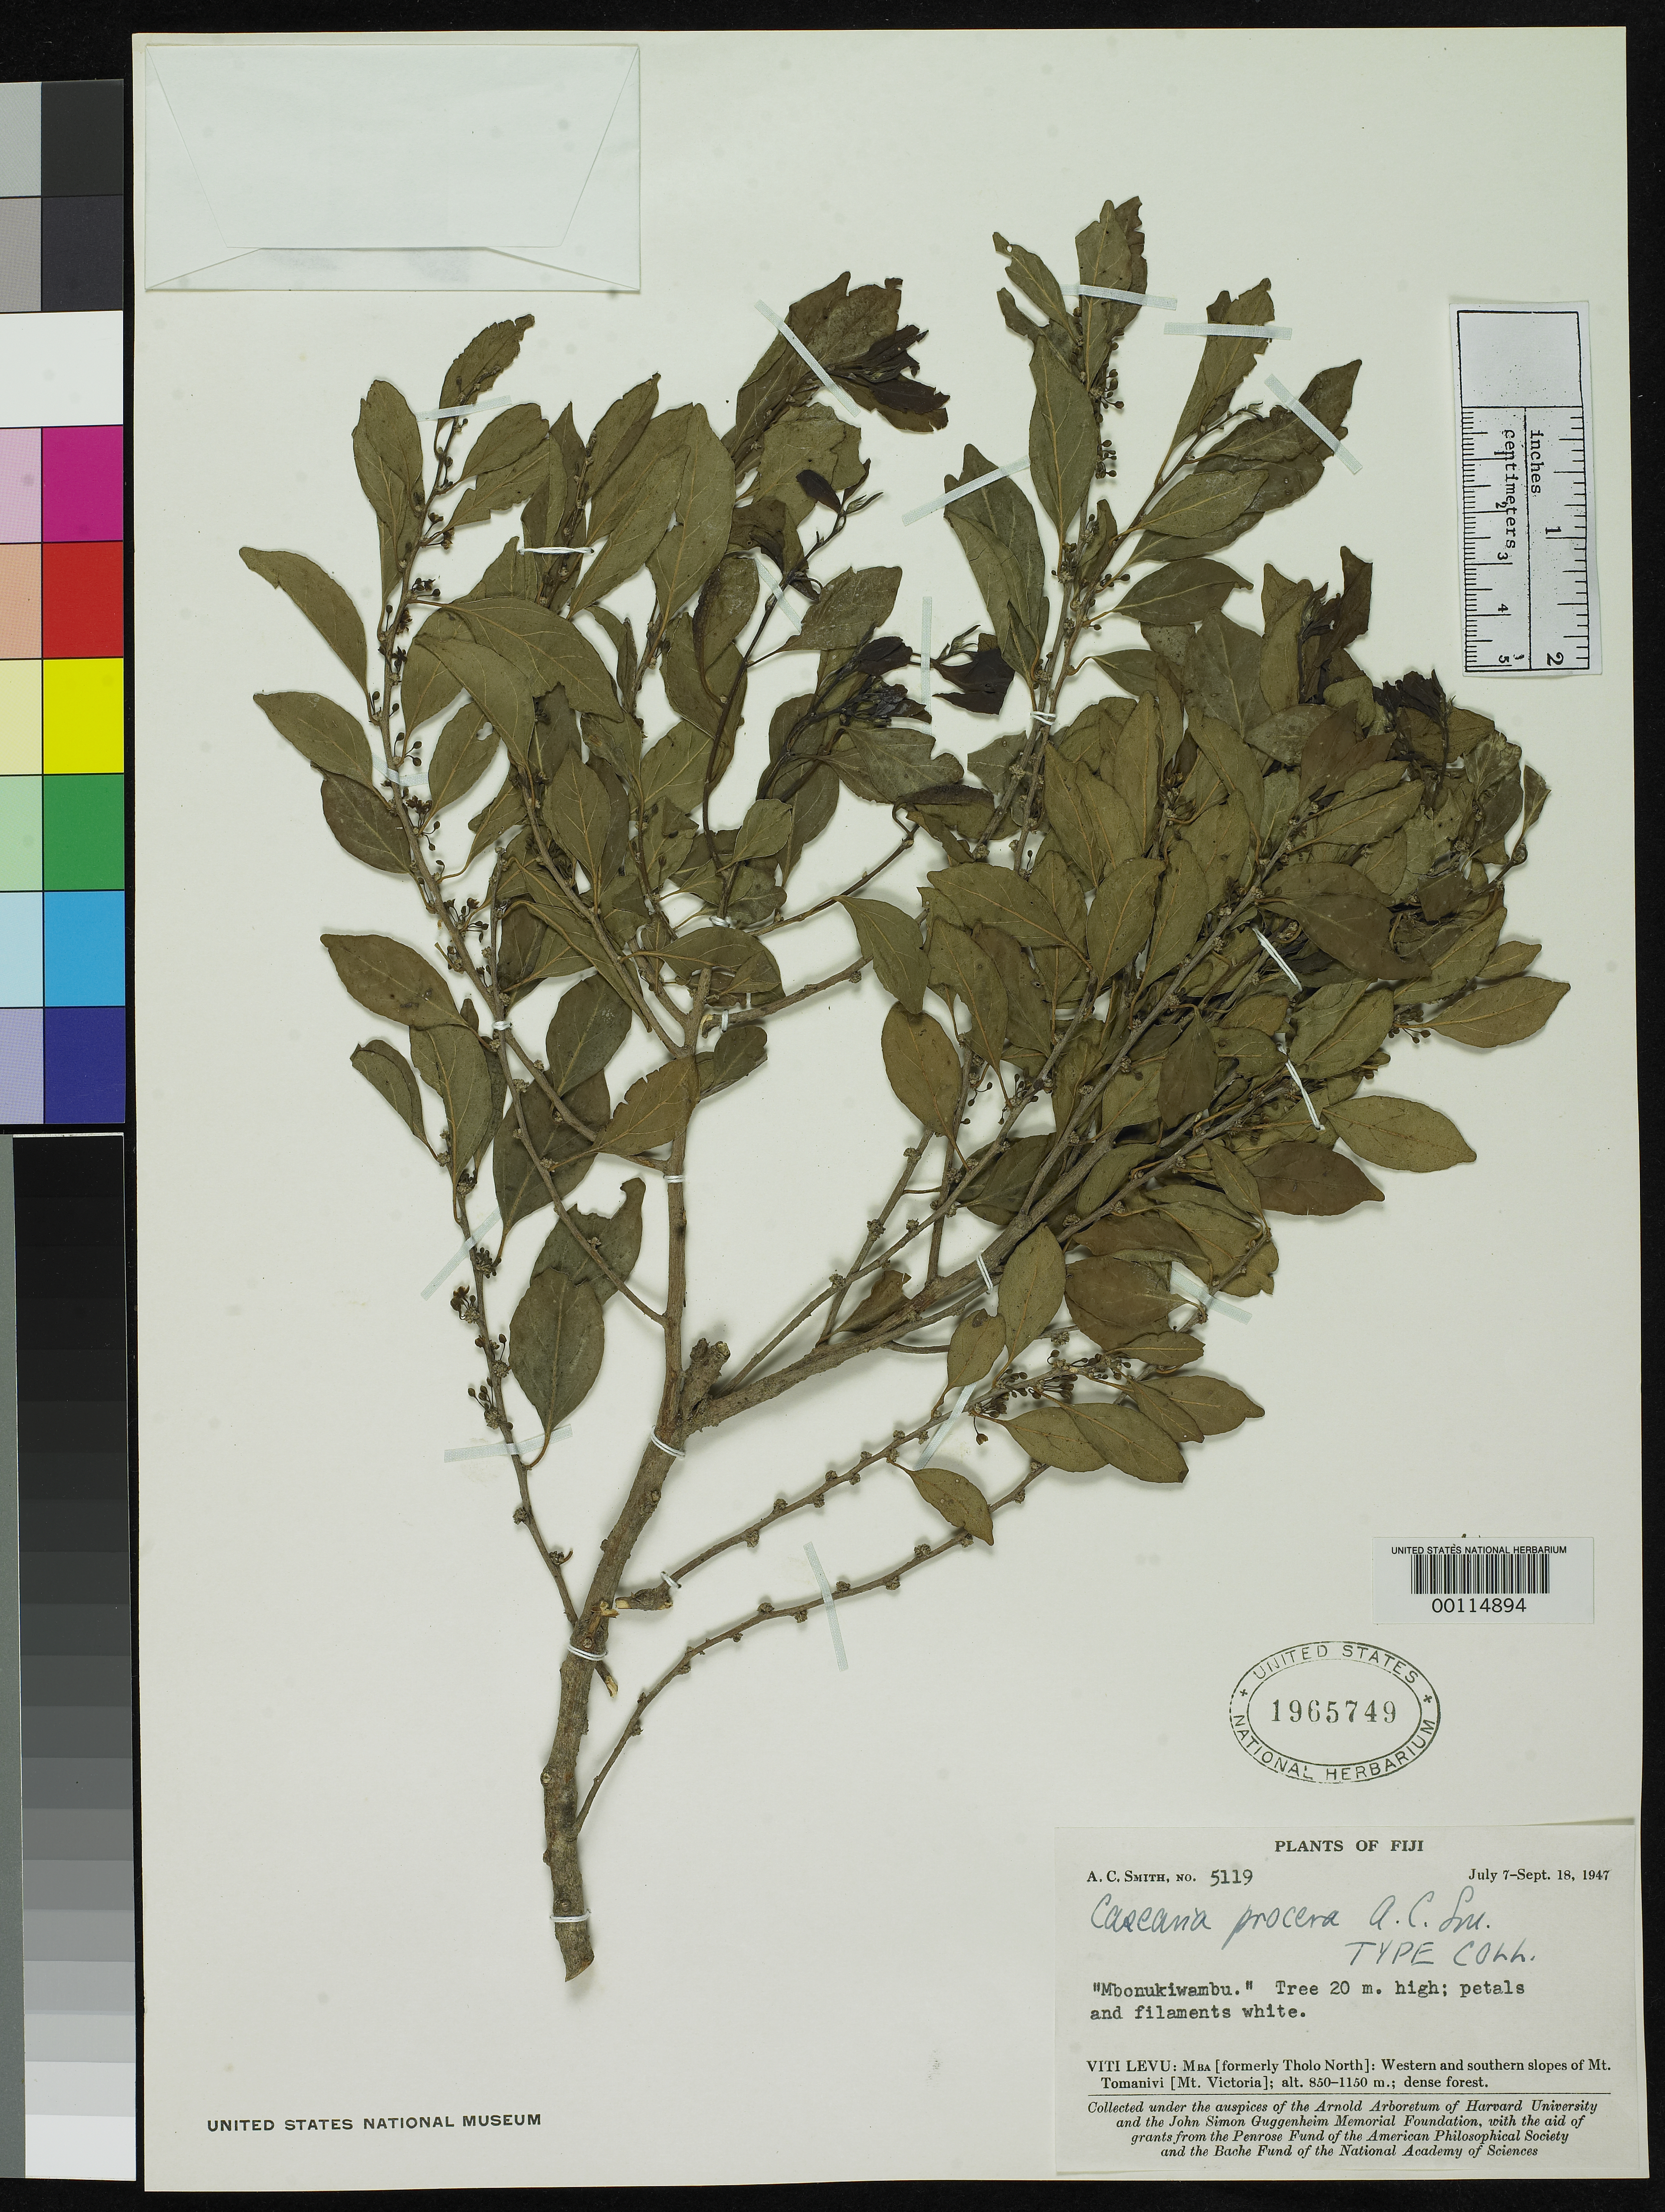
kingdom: Plantae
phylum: Tracheophyta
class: Magnoliopsida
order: Malpighiales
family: Salicaceae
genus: Casearia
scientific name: Casearia procera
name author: A.C. Sm.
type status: Isotype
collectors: A. C. Smith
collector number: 5119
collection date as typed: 07 Jul 1947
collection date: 1947-07-07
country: Fiji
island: Viti Levu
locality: Mba, W slopes of Mt. Tomaniiui (Mt. Victoria). [Viti Levu Group]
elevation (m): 850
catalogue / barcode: US 1965749